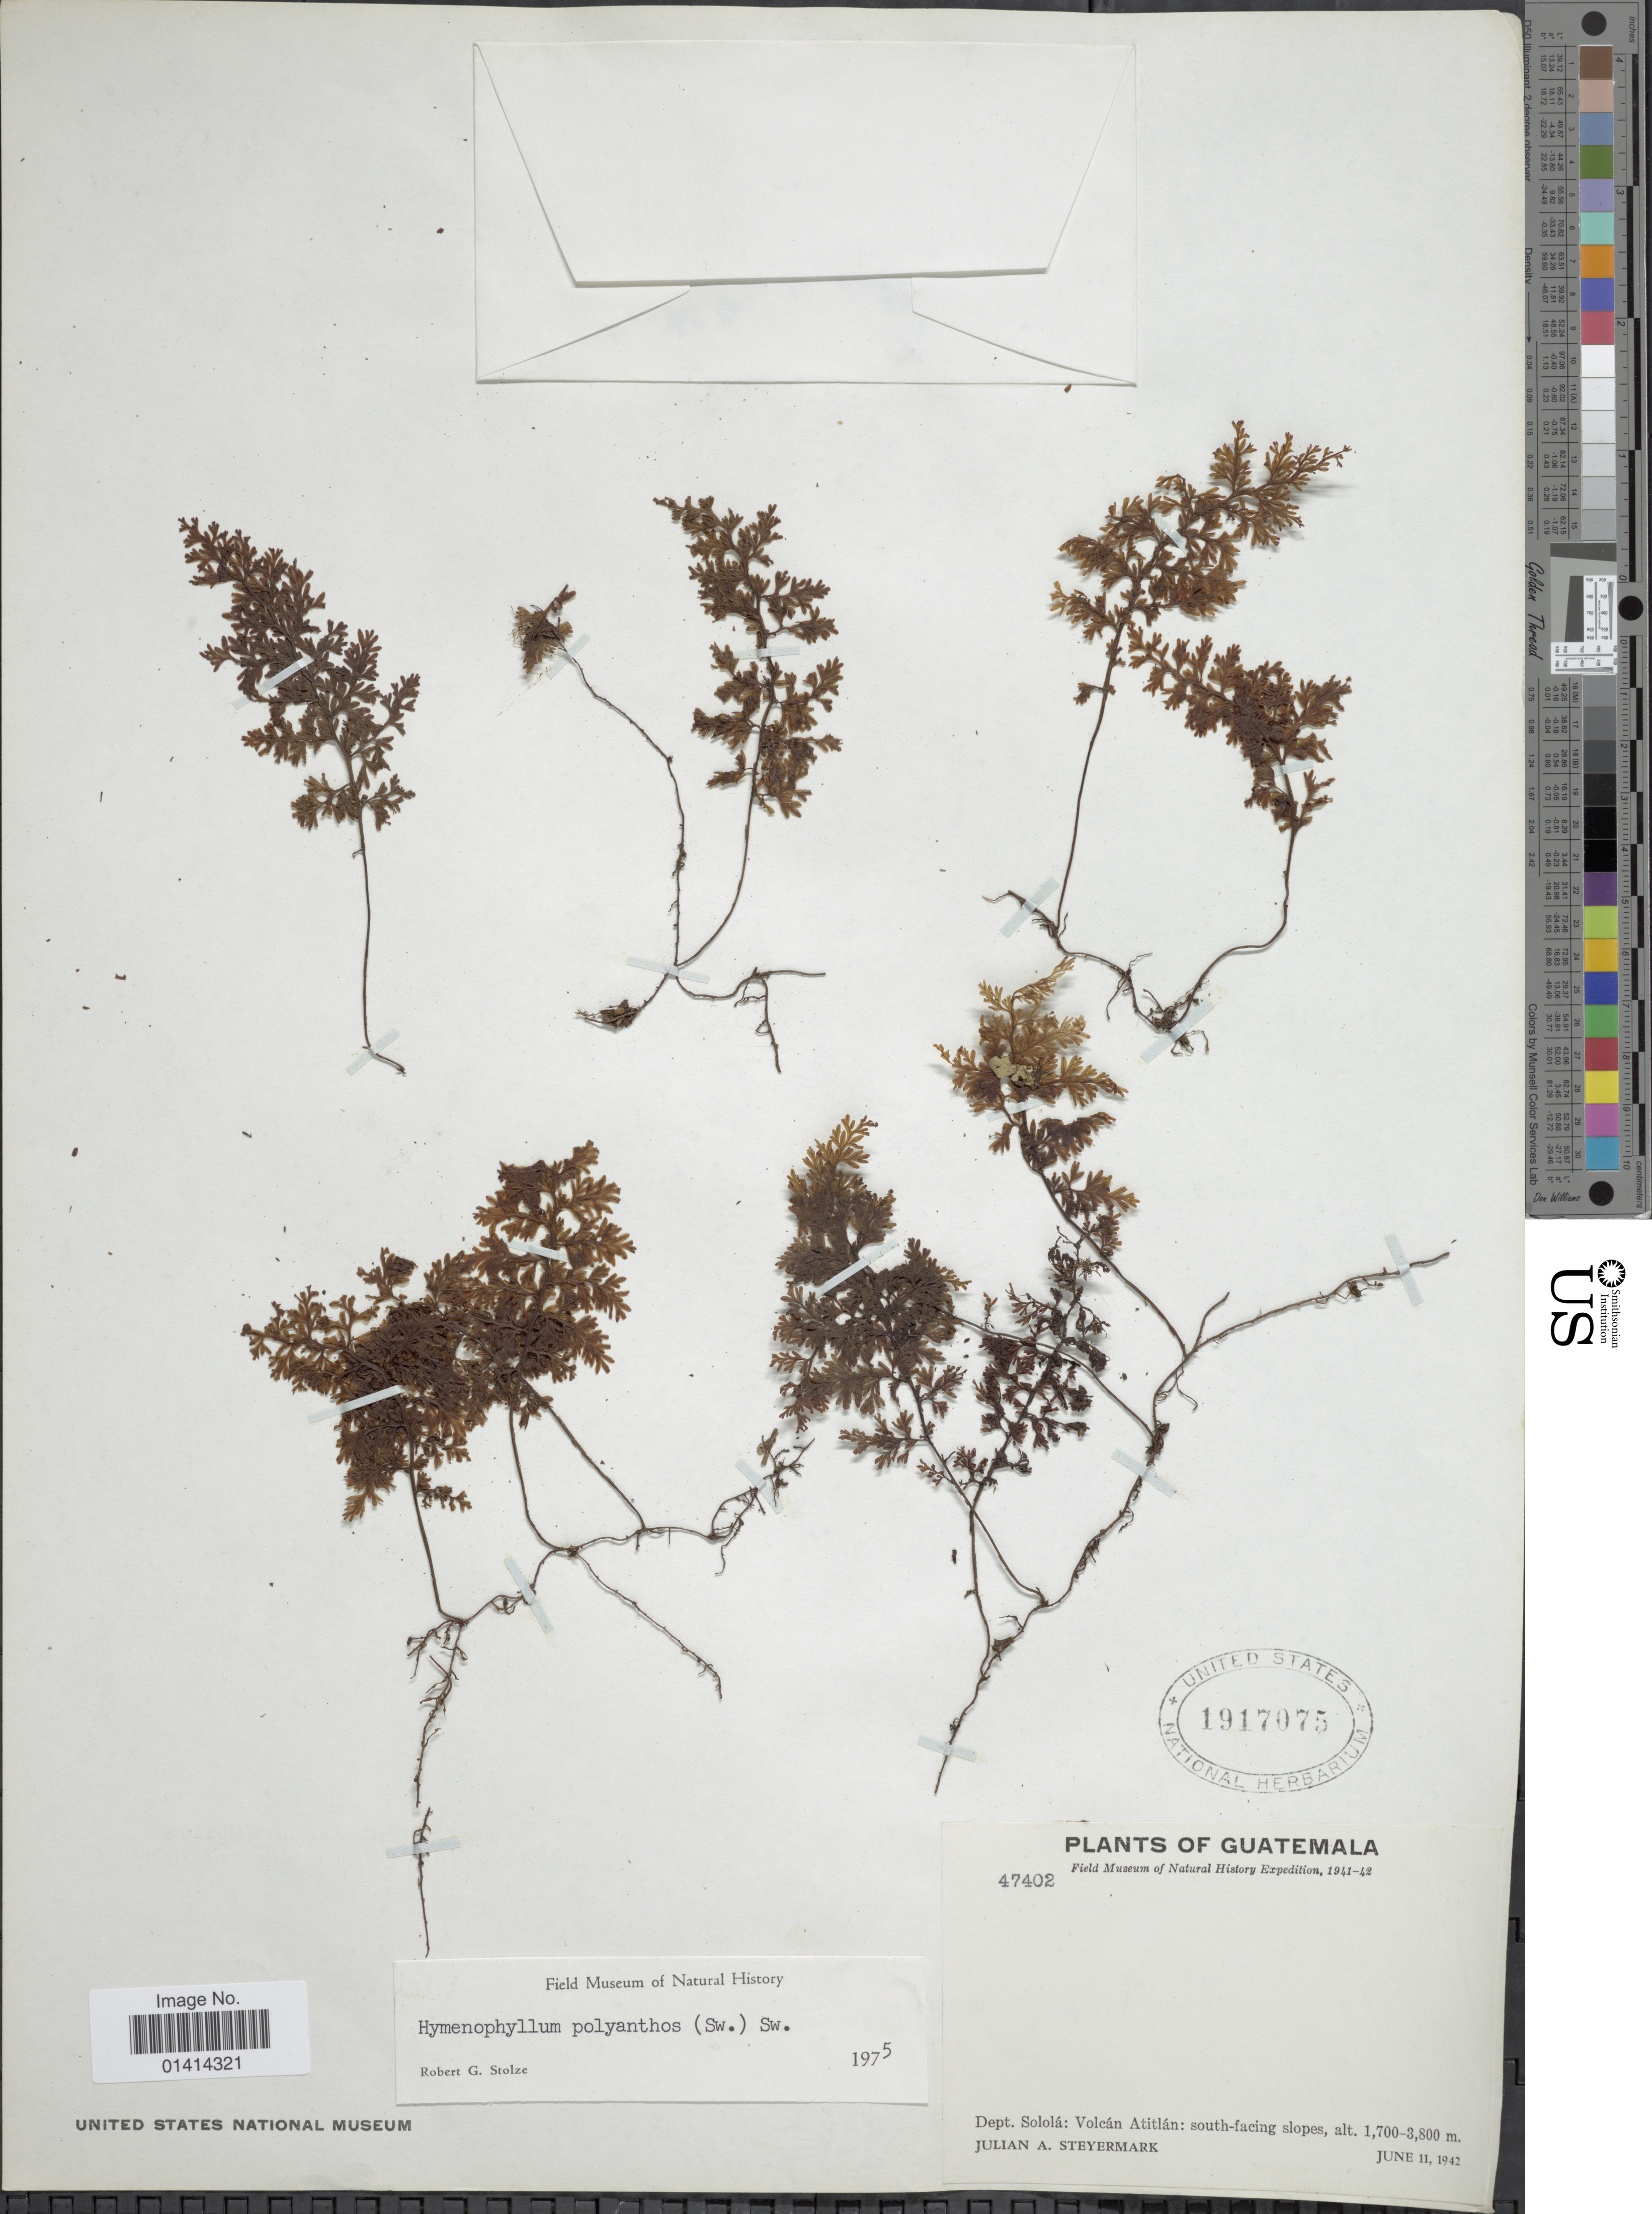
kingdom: Plantae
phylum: Tracheophyta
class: Polypodiopsida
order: Hymenophyllales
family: Hymenophyllaceae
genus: Hymenophyllum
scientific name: Hymenophyllum polyanthos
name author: (Sw.) Sw.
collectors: J. Steyermark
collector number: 47402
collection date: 1942-06-11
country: Guatemala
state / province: Sololá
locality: Dept. Sololá: olcan Atitlaán: south-facing slopes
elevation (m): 1700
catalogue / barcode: US 1917075